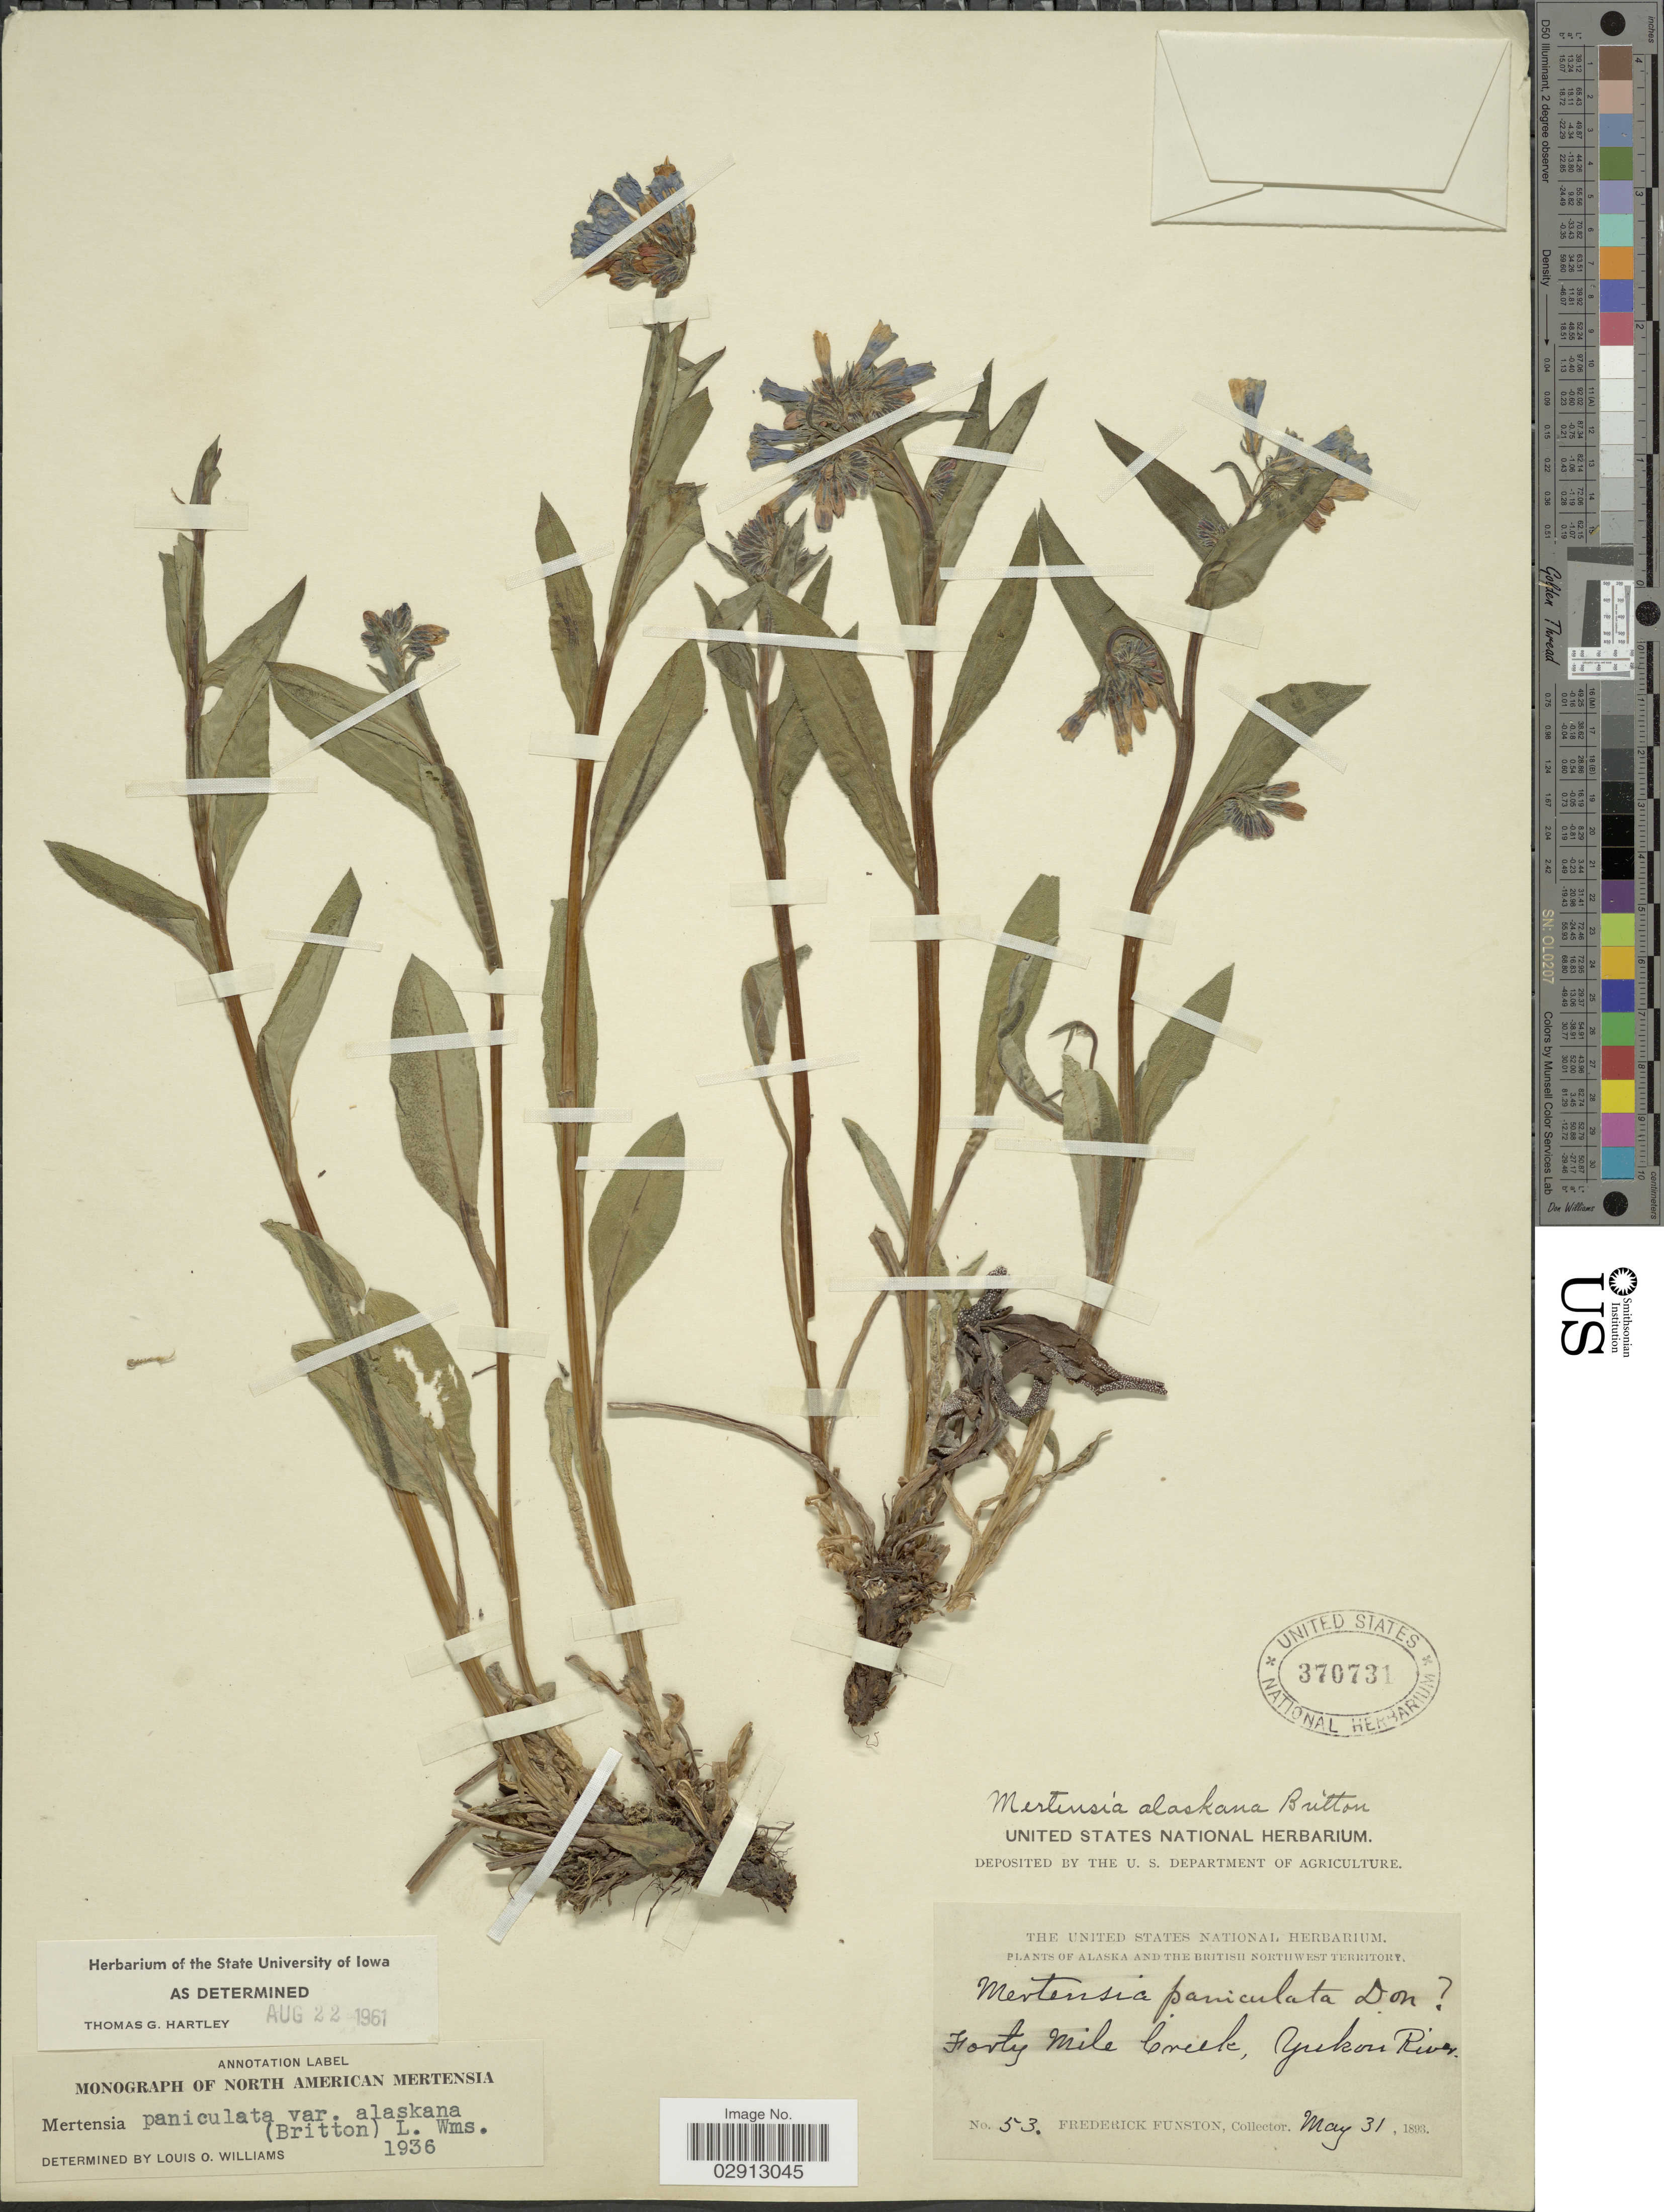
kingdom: Plantae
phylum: Tracheophyta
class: Magnoliopsida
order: Boraginales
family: Boraginaceae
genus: Mertensia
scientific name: Mertensia paniculata var. alaskana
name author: (Britton) L.O. Williams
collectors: F. Funston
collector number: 53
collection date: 1893-05-31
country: United States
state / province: Alaska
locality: Alaska and the British Northwest Territory. Forty Mile Creek, Yukon River.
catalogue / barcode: US 370731